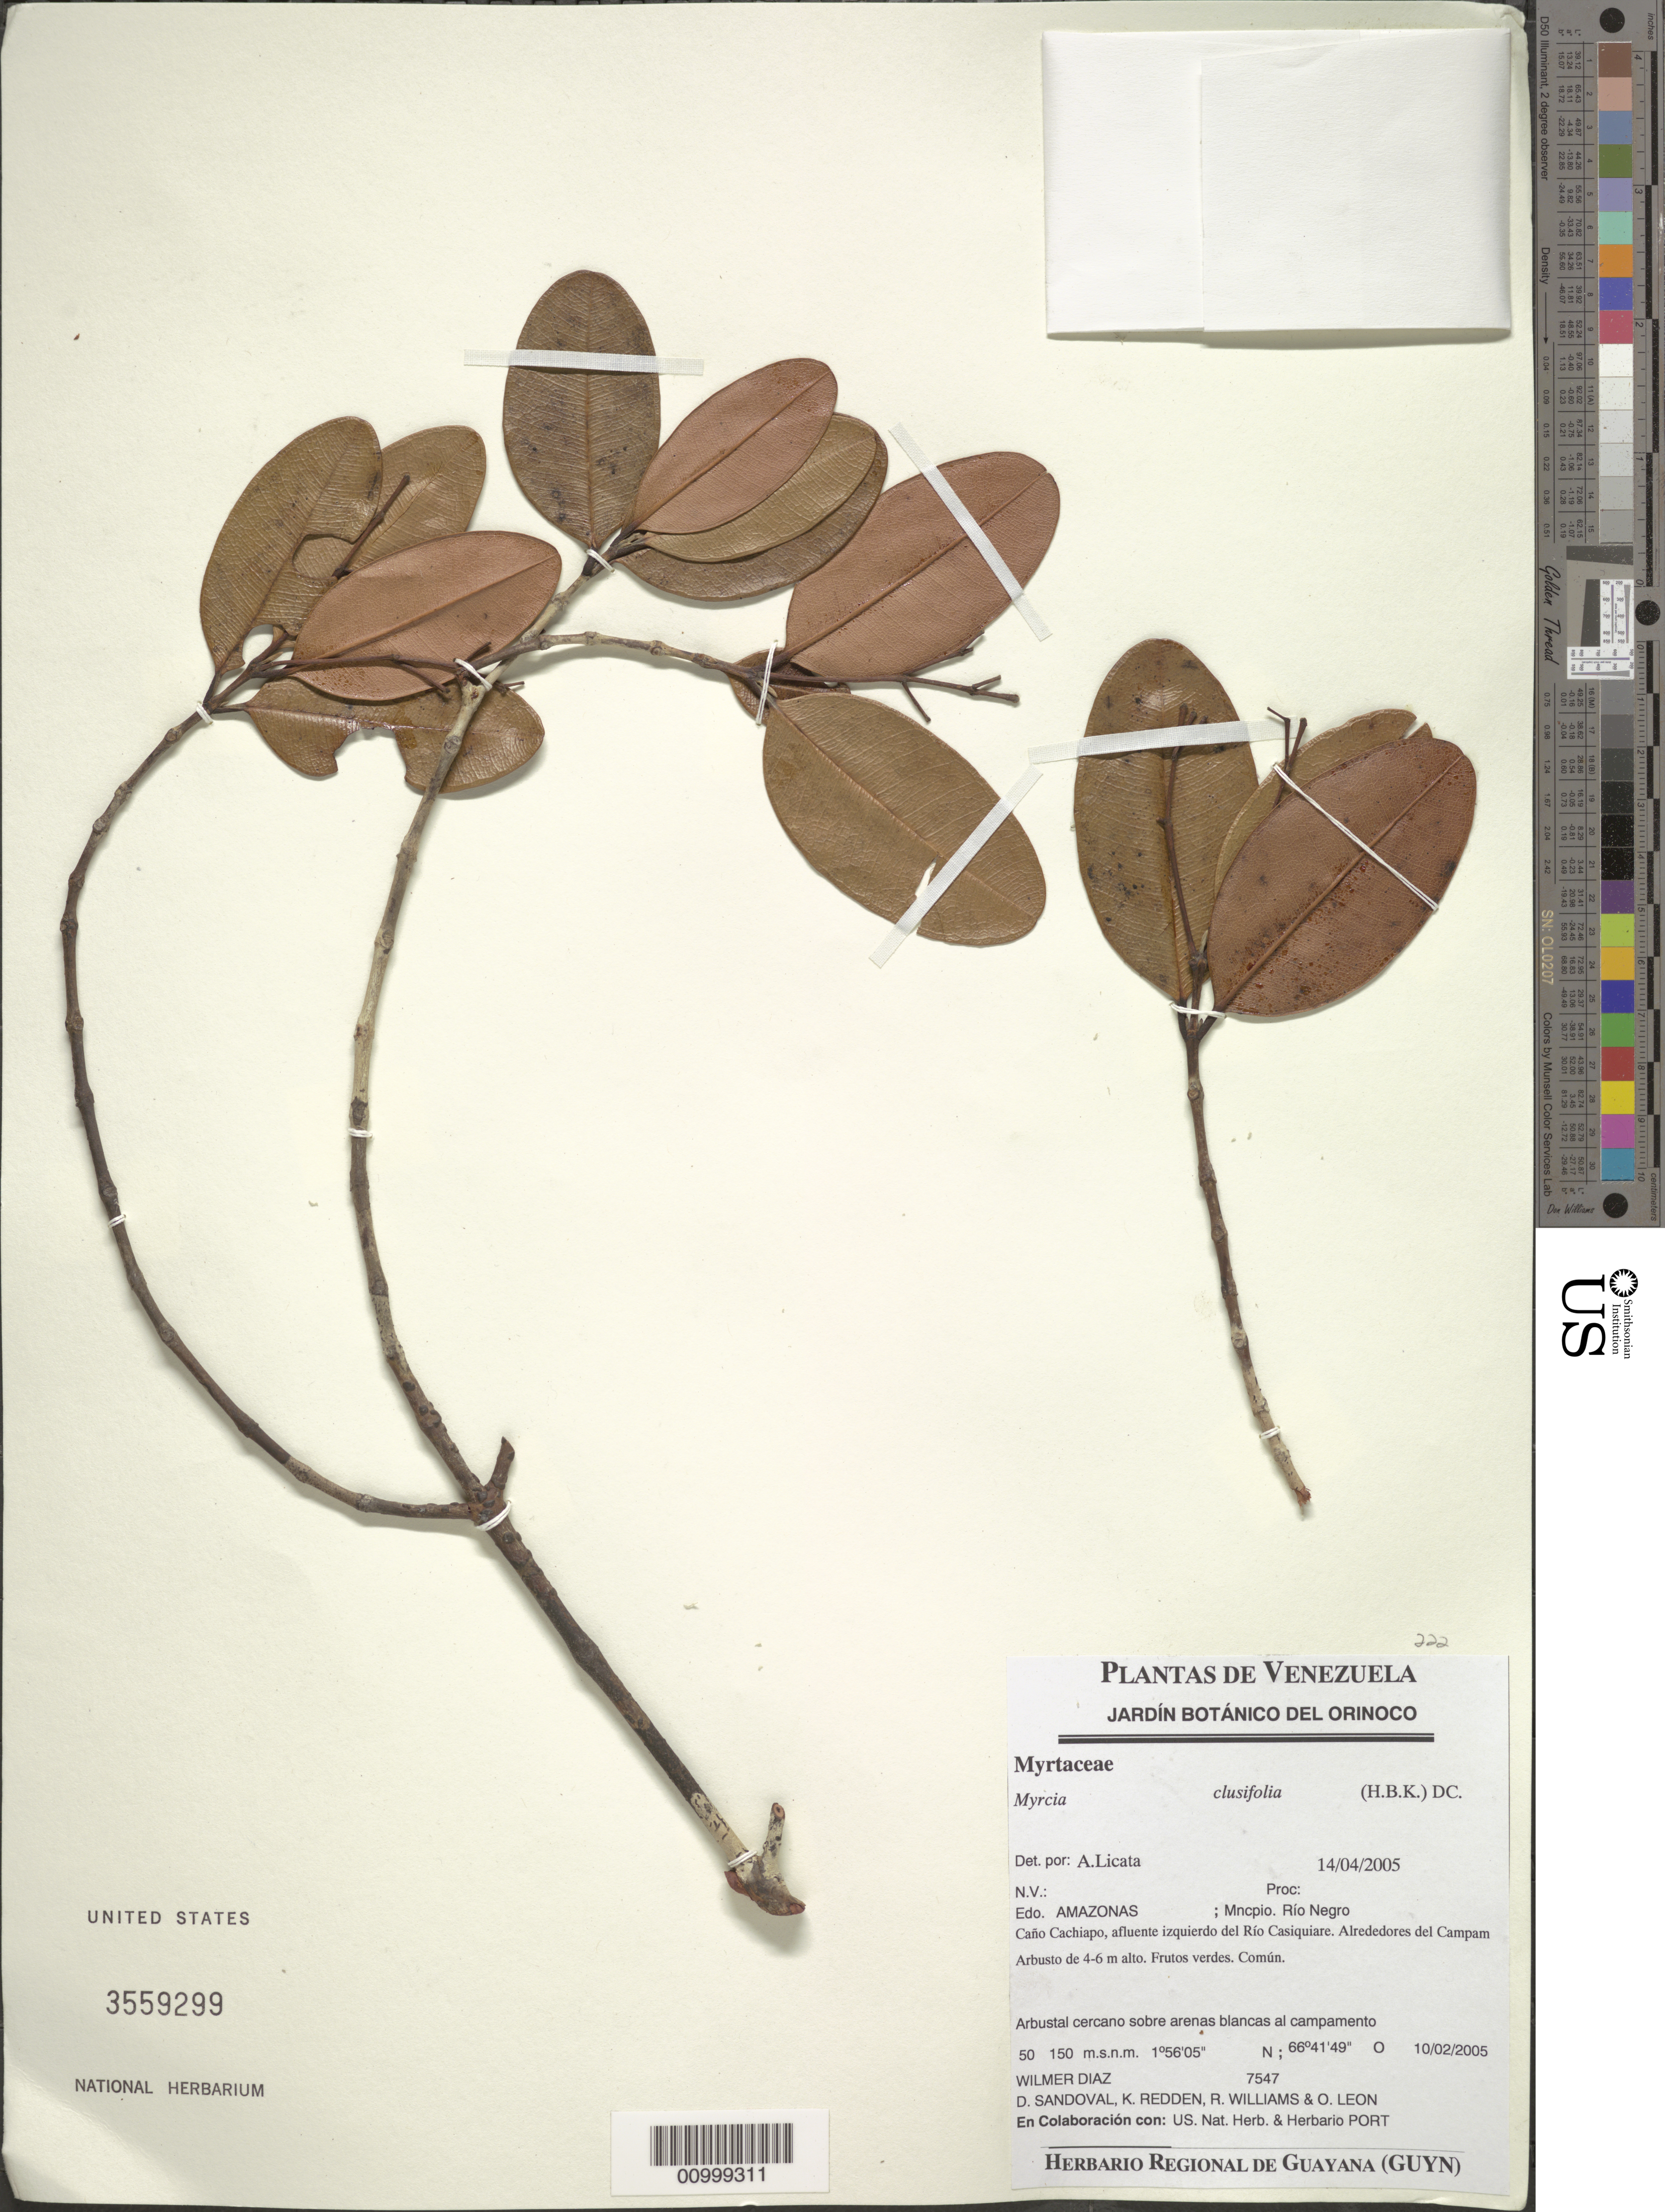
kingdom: Plantae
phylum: Tracheophyta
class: Magnoliopsida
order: Myrtales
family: Myrtaceae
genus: Myrcia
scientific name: Myrcia clusiifolia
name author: (Kunth) DC.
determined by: Licata, A., (PORT), Univ. Nac. Exp. de los Llanos Ezequiel Zamora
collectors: W. Díaz P., D. Sandoval, K. M. Redden, R. Williams & O. León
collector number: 7547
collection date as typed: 10-Feb-05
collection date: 2005-02-10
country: Venezuela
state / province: Amazonas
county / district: Río Negro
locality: Cano Cachiapo, afluente izquierdo del Rio Casiquiare. Alrededores del Campamento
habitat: Arbustal cercano sobre arenas blancas al campamento.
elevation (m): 50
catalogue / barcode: US 3559299